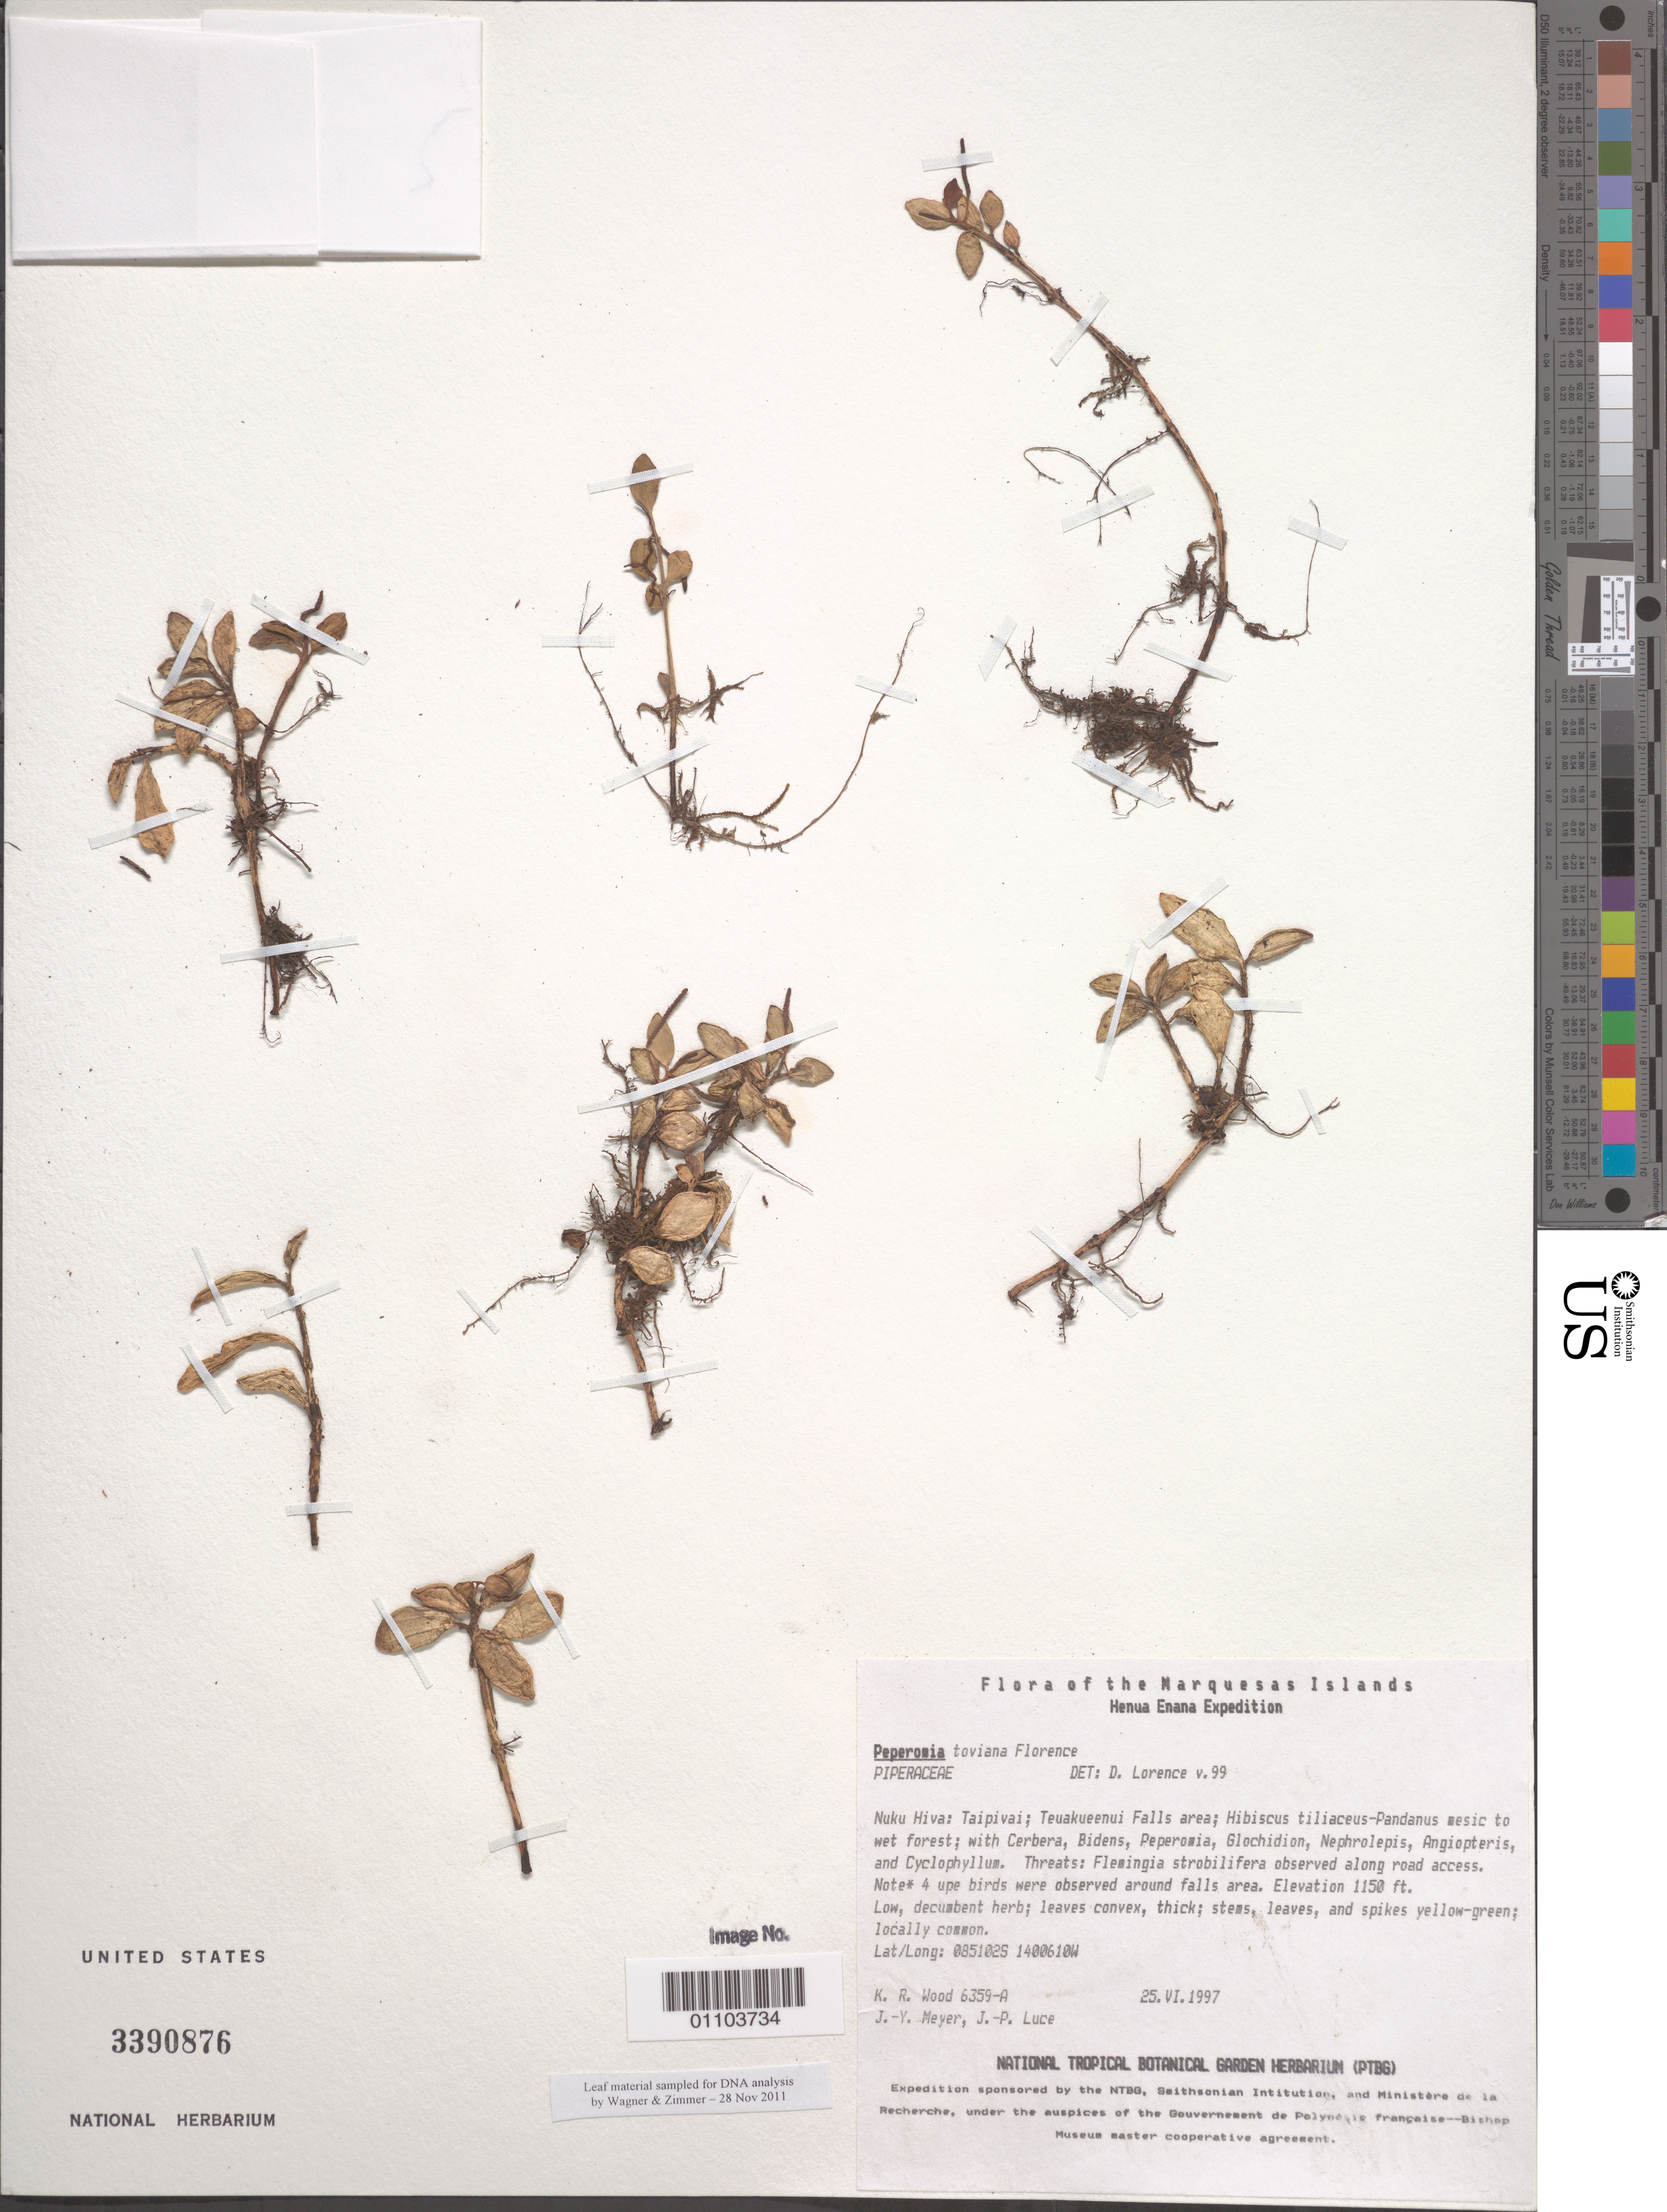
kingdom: Plantae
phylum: Tracheophyta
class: Magnoliopsida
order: Piperales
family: Piperaceae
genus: Peperomia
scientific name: Peperomia tooviiana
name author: J. Florence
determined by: Lorence, David H., (PTBG), National Tropical Botanical Garden (UNITED STATES)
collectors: K. R. Wood, J.-Y. Meyer & J. Luce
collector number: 6359-A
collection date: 1997-06-25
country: French Polynesia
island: Nuku Hiva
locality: Taipivai, Teuakueenui Falls area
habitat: Hibiscus tiliaceus - Pandanus mesic to wet forest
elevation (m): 351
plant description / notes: Moghania strobilifera observed along road access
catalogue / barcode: US 3390876